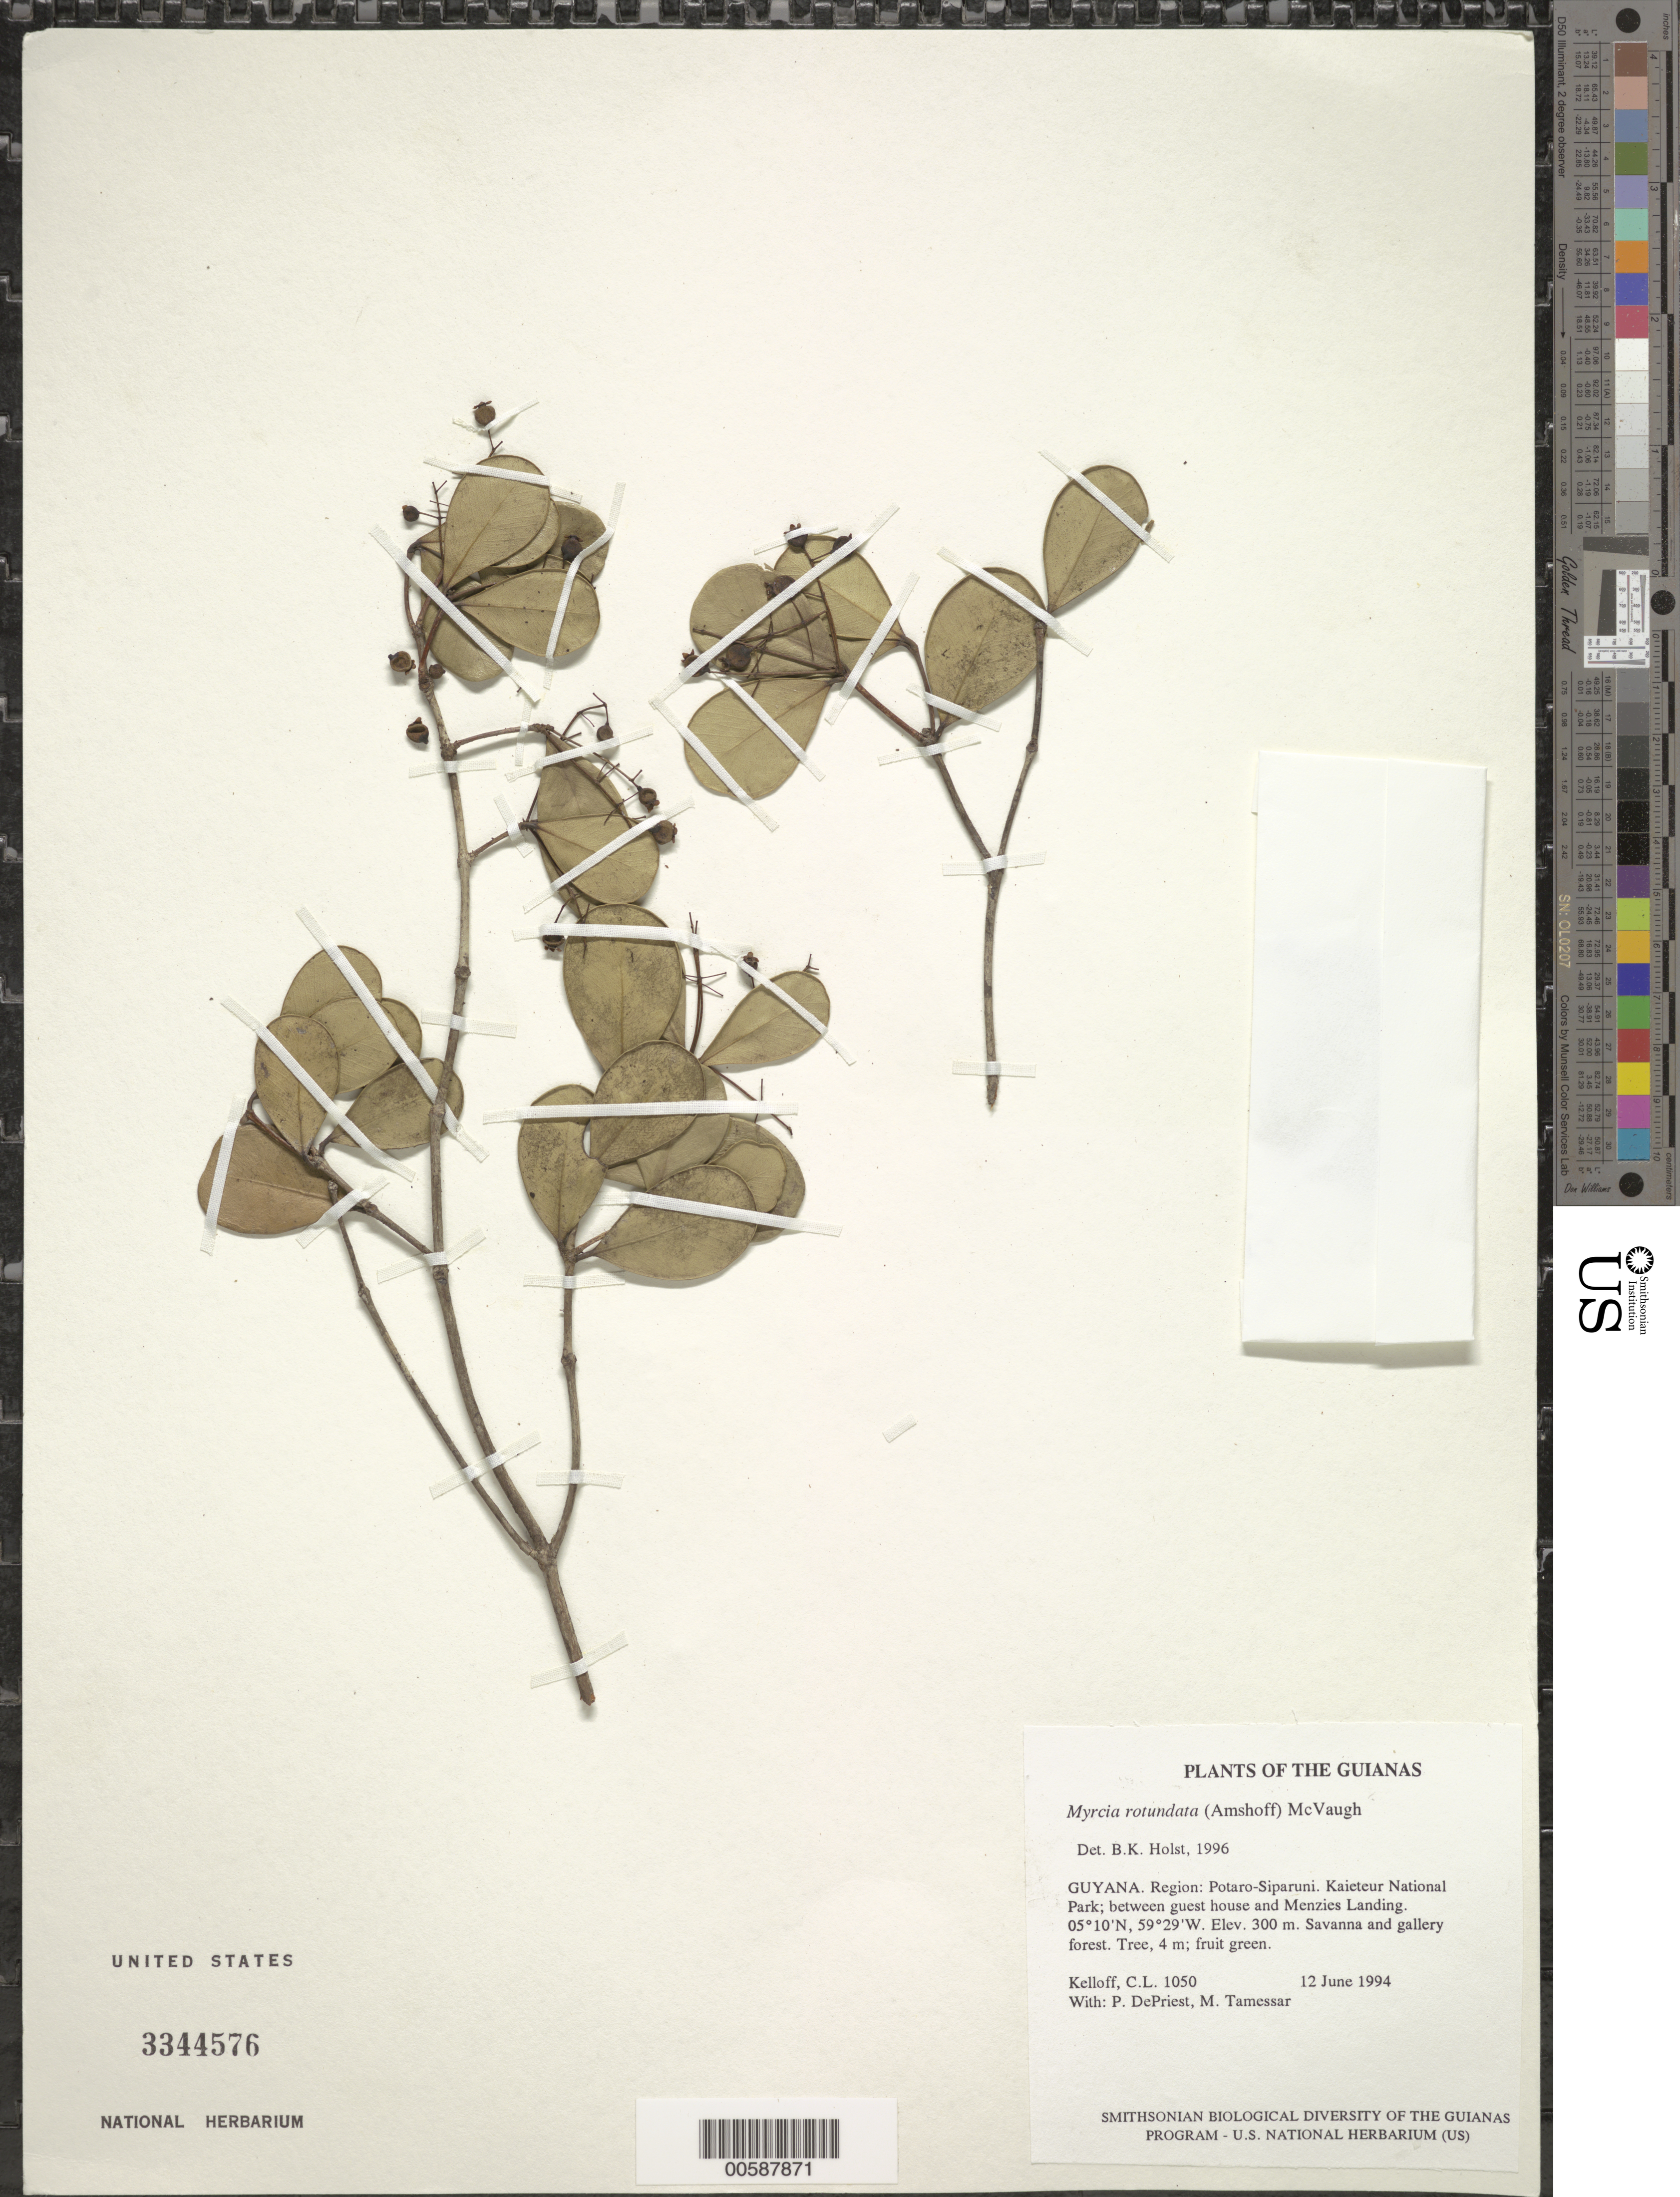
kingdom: Plantae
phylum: Tracheophyta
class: Magnoliopsida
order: Myrtales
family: Myrtaceae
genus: Myrcia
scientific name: Myrcia rotundata var. rotundata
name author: (Amshoff) McVaugh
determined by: Holst, Bruce K.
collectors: C. L. Kelloff, P. DePriest & M. Tamessar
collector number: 1050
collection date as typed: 12 June 1994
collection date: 1994-06-12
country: Guyana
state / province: Potaro-Siparuni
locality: Kaieteur National Park; between guest house and Menzies Landing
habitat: Savanna and gallery forest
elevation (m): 300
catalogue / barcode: US 3344576